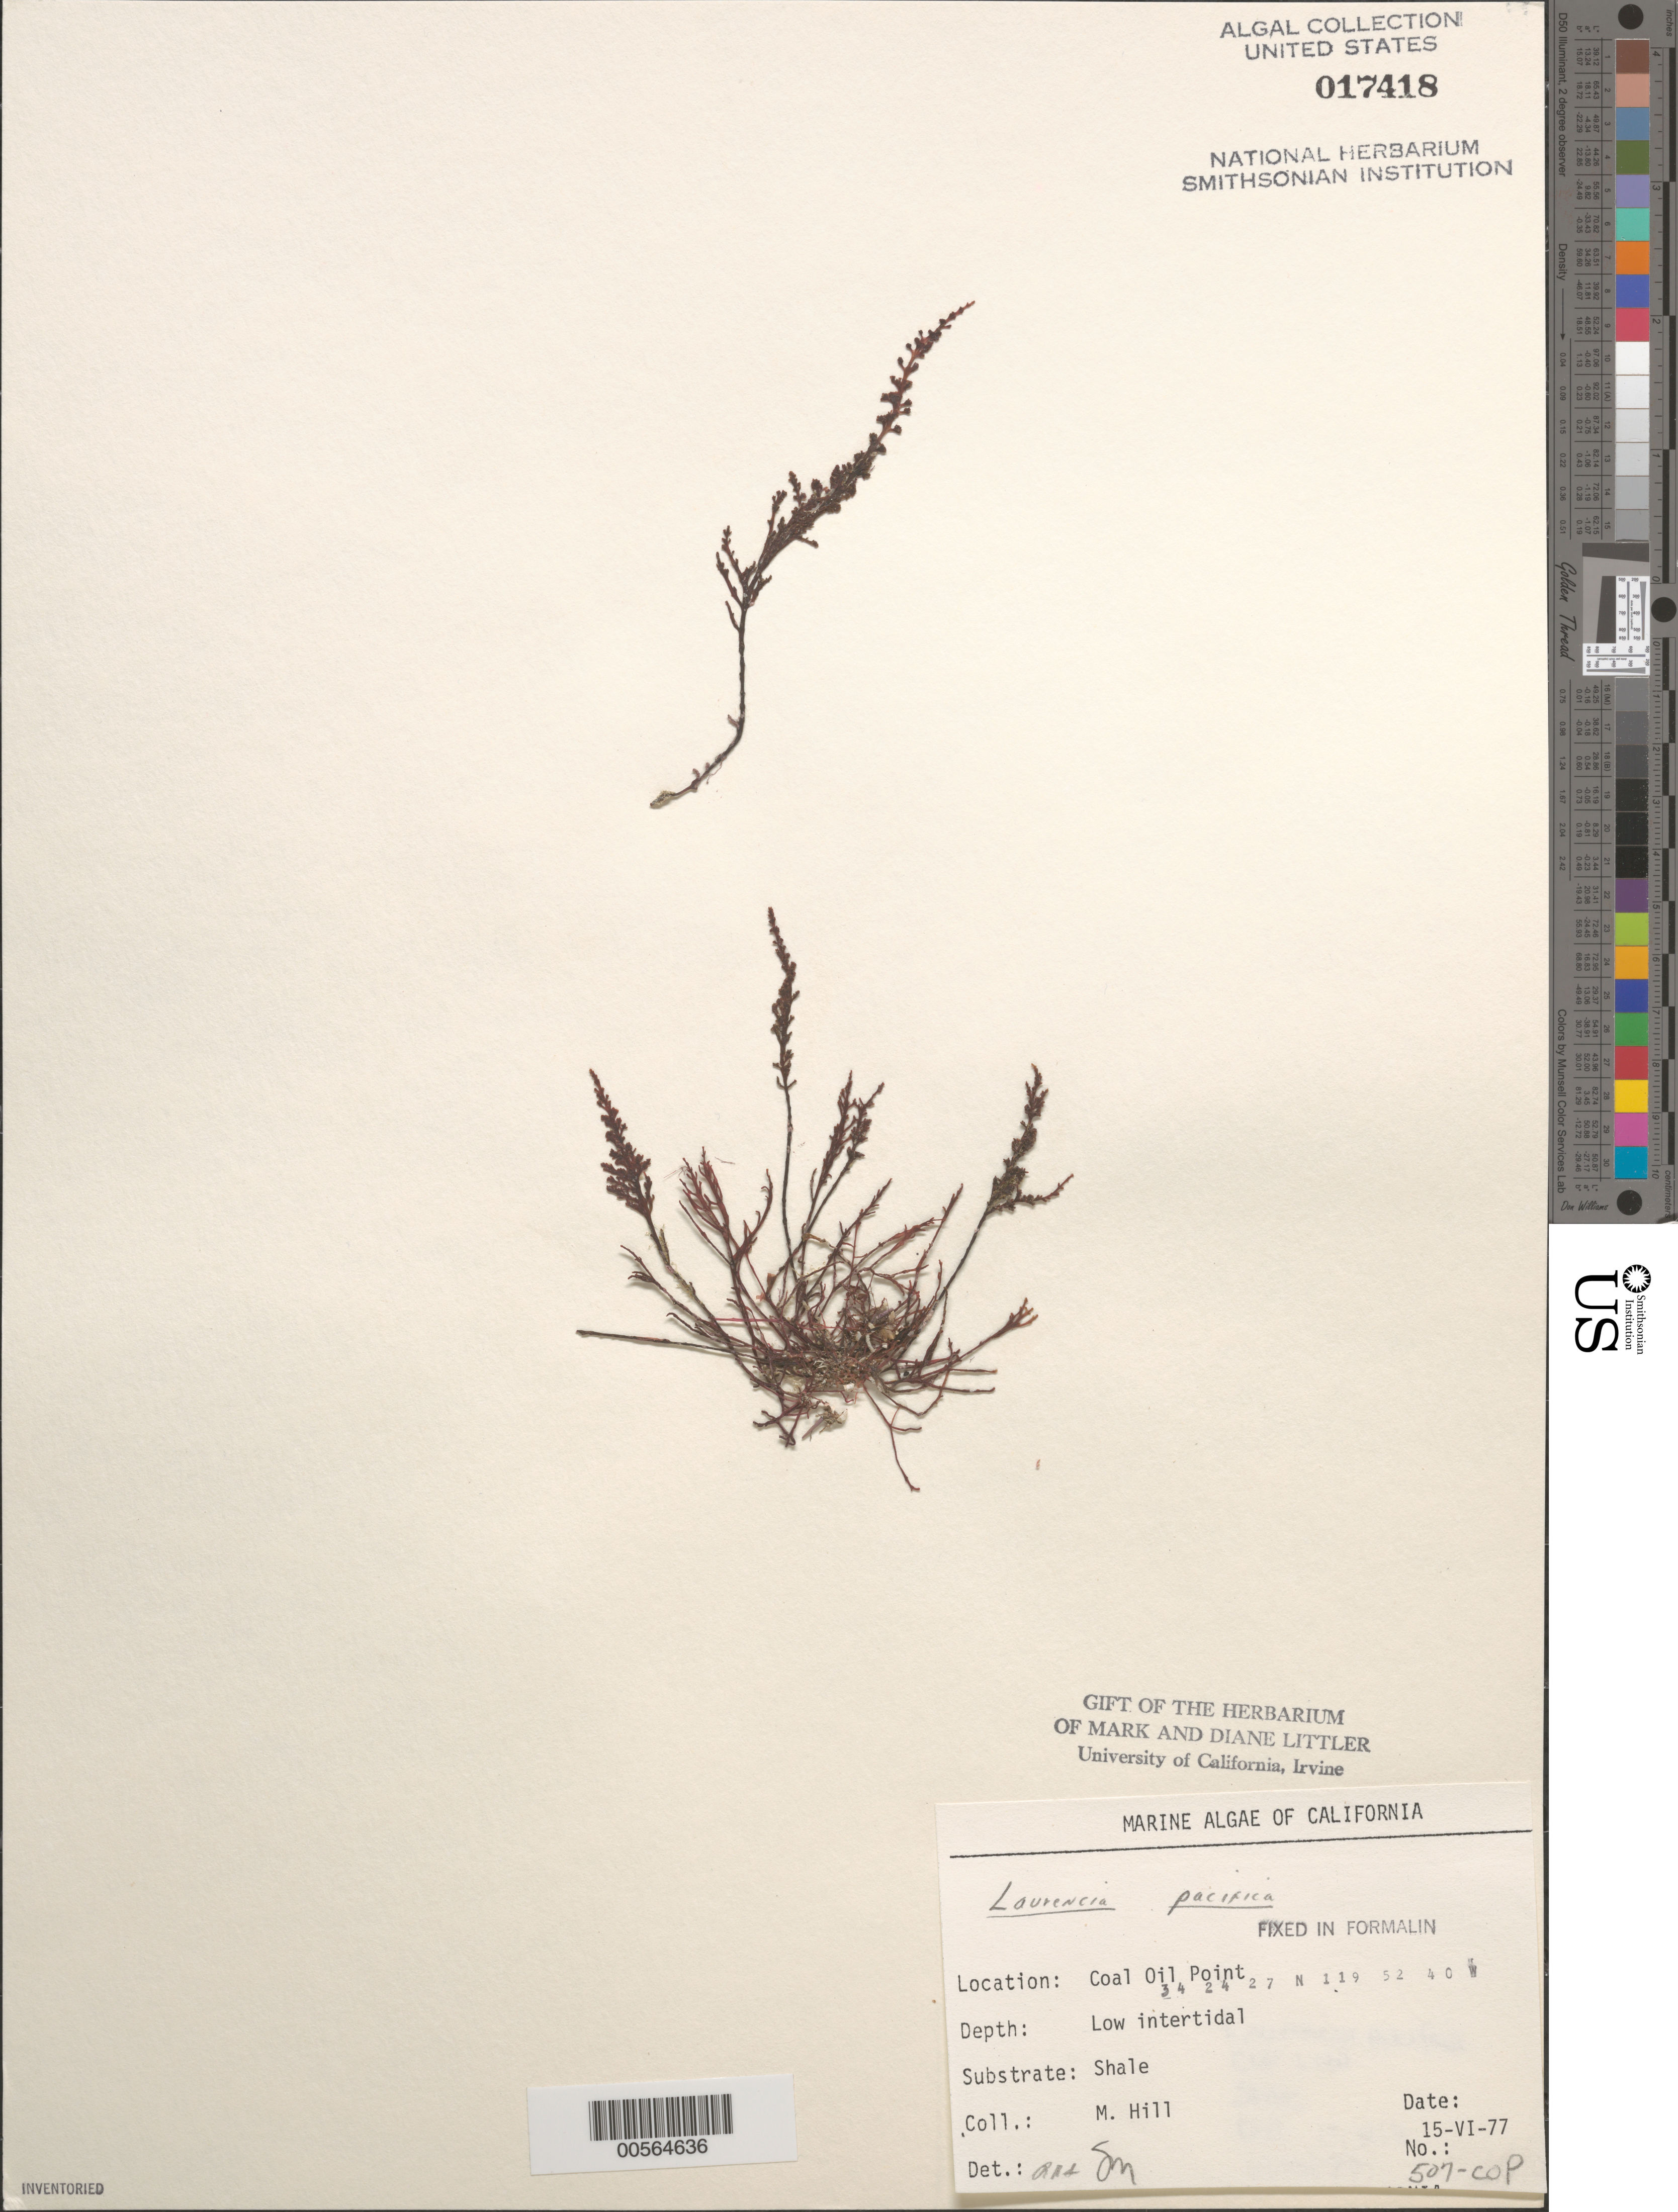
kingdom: Plantae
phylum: Rhodophyta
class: Florideophyceae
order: Ceramiales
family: Rhodomelaceae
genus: Laurencia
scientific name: Laurencia pacifica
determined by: Sims, Robert H.; Murray, S. N.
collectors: M. Hill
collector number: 507-cop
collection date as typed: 15 Jun 1977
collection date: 1977-06-15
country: United States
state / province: California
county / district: Santa Barbara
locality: Coal Oil Point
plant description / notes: BLM-SOCALBIGHT Rocky Intertidal Survey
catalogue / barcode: US 17418